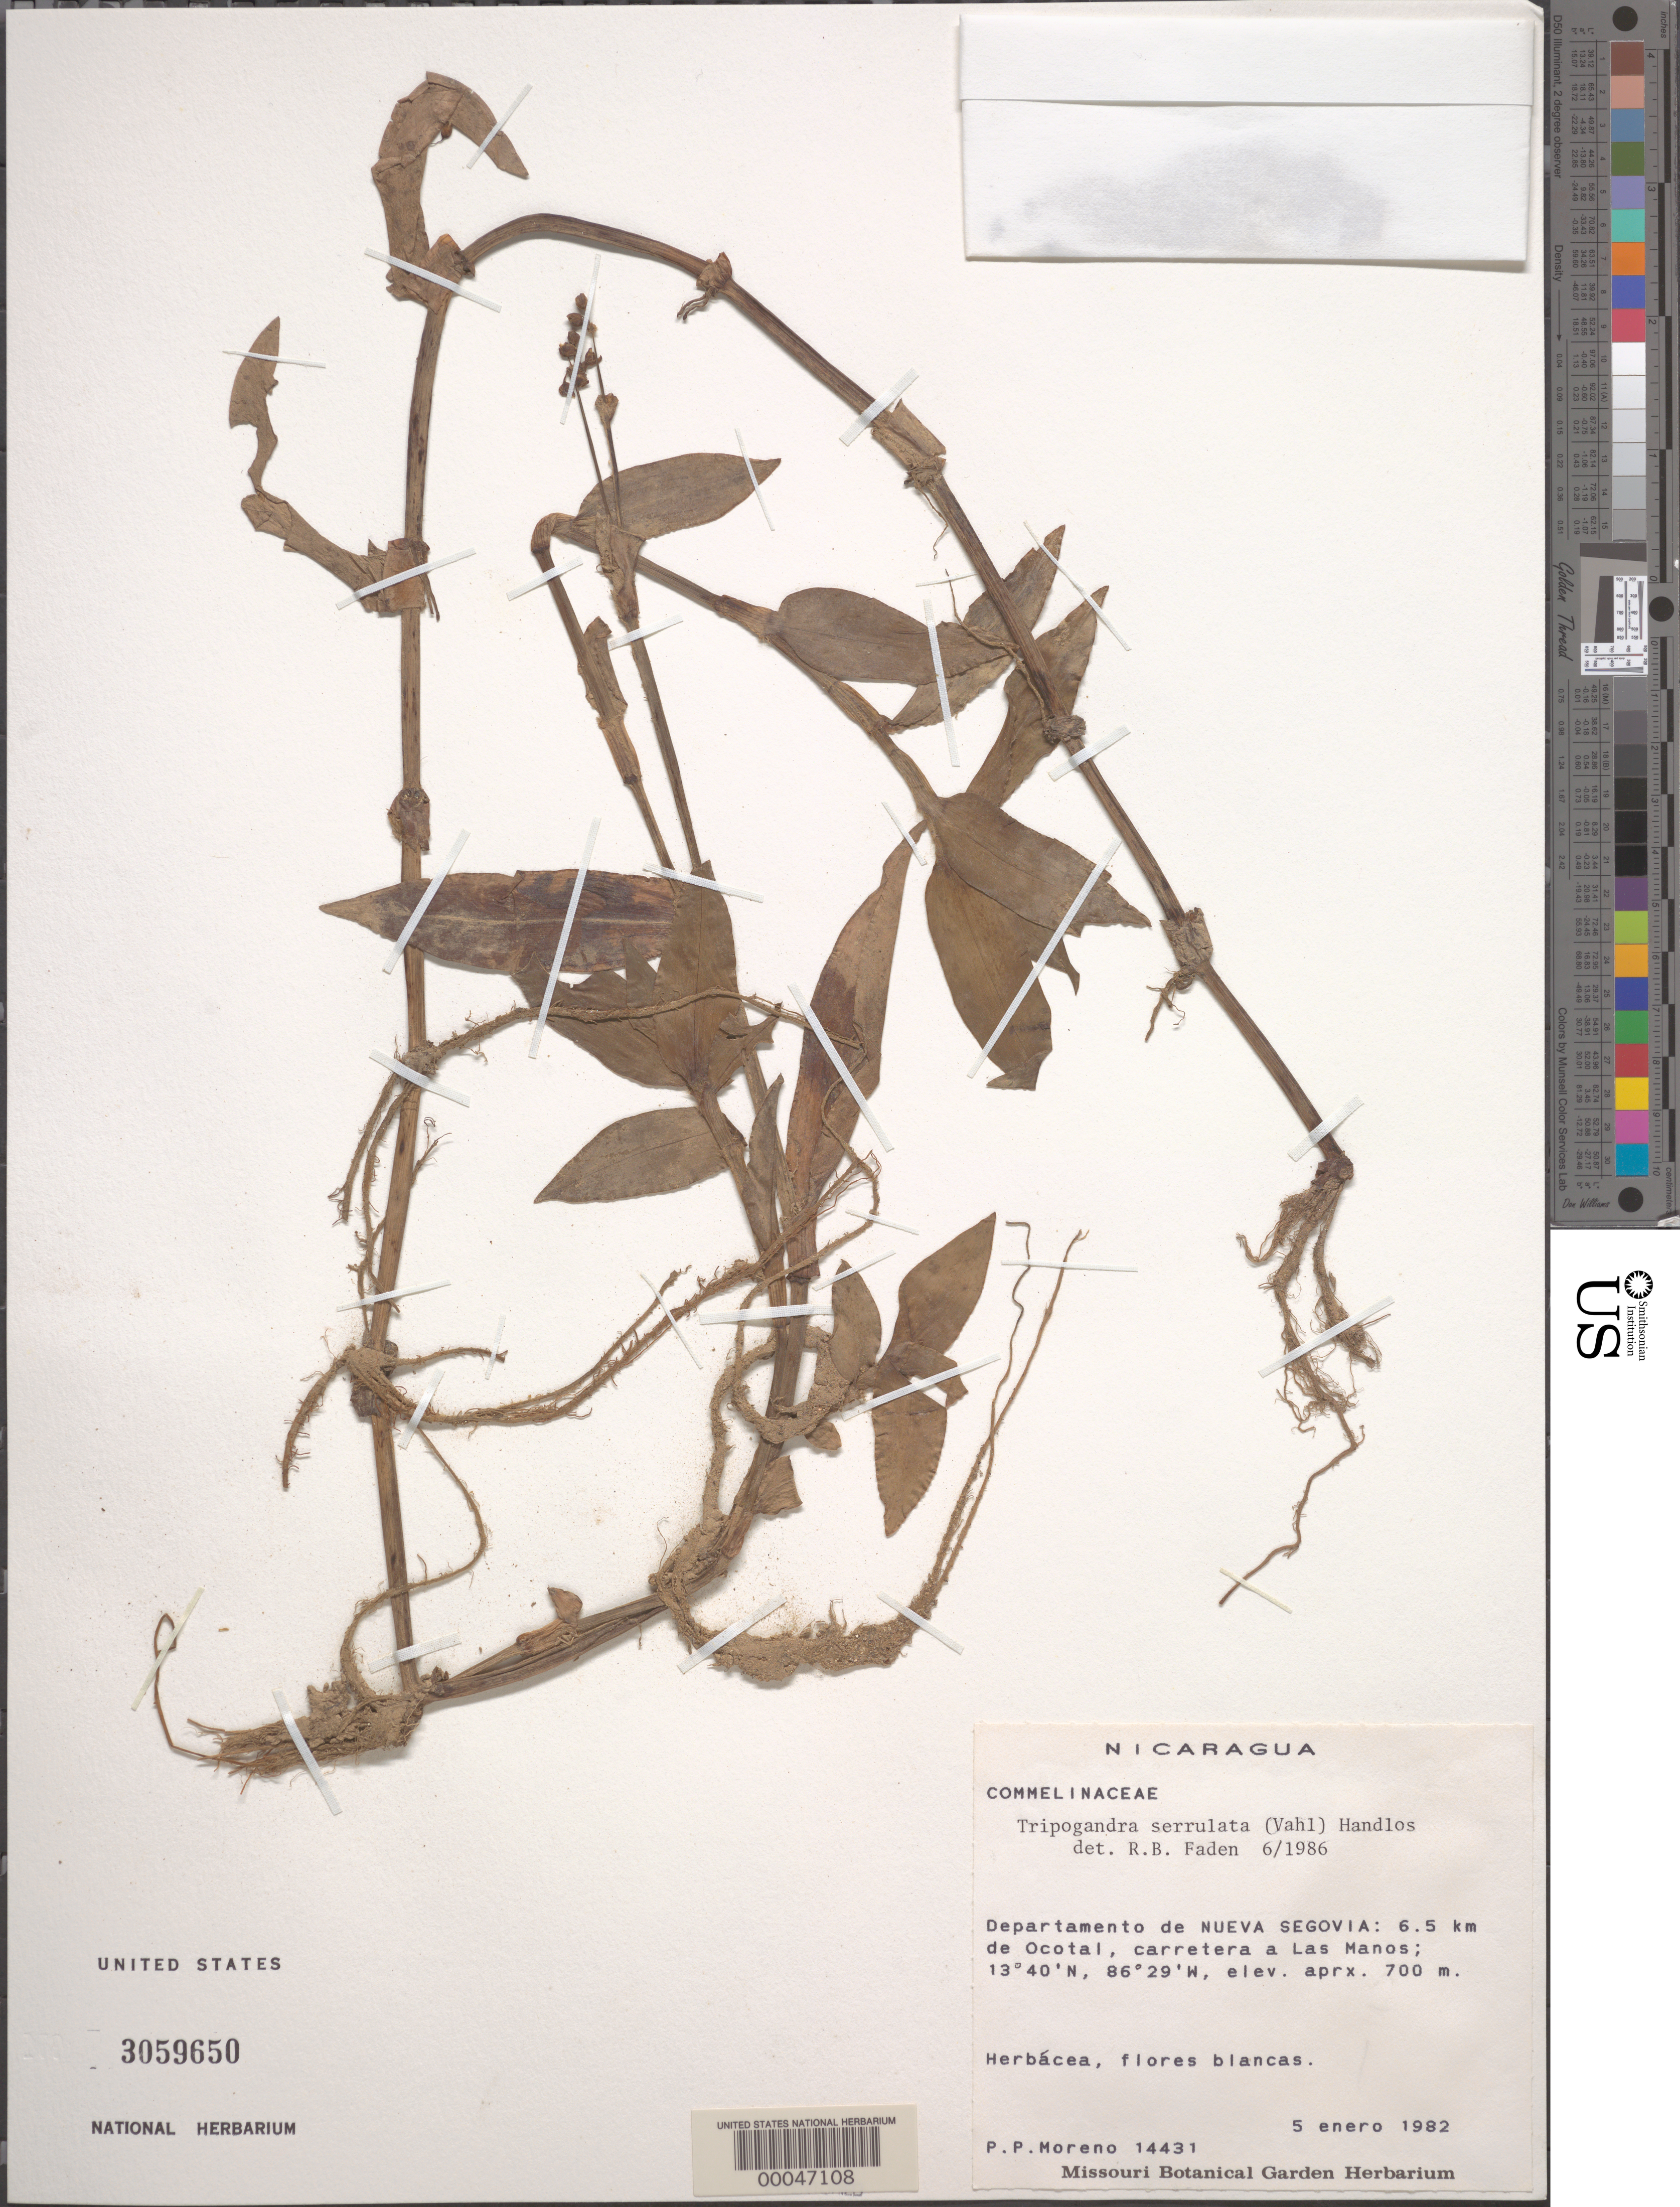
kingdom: Plantae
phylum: Tracheophyta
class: Liliopsida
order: Commelinales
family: Commelinaceae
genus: Tripogandra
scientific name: Tripogandra serrulata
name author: (Vahl) Handlos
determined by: Faden, Robert B., (US), Smithsonian Institution - National Museum of Natural History (UNITED STATES)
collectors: P. Moreno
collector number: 14431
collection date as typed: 05 Jan 1982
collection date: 1982-01-05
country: Nicaragua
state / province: Nueva Segovia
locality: Near ocotal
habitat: Roadside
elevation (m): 700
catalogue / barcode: US 3059650